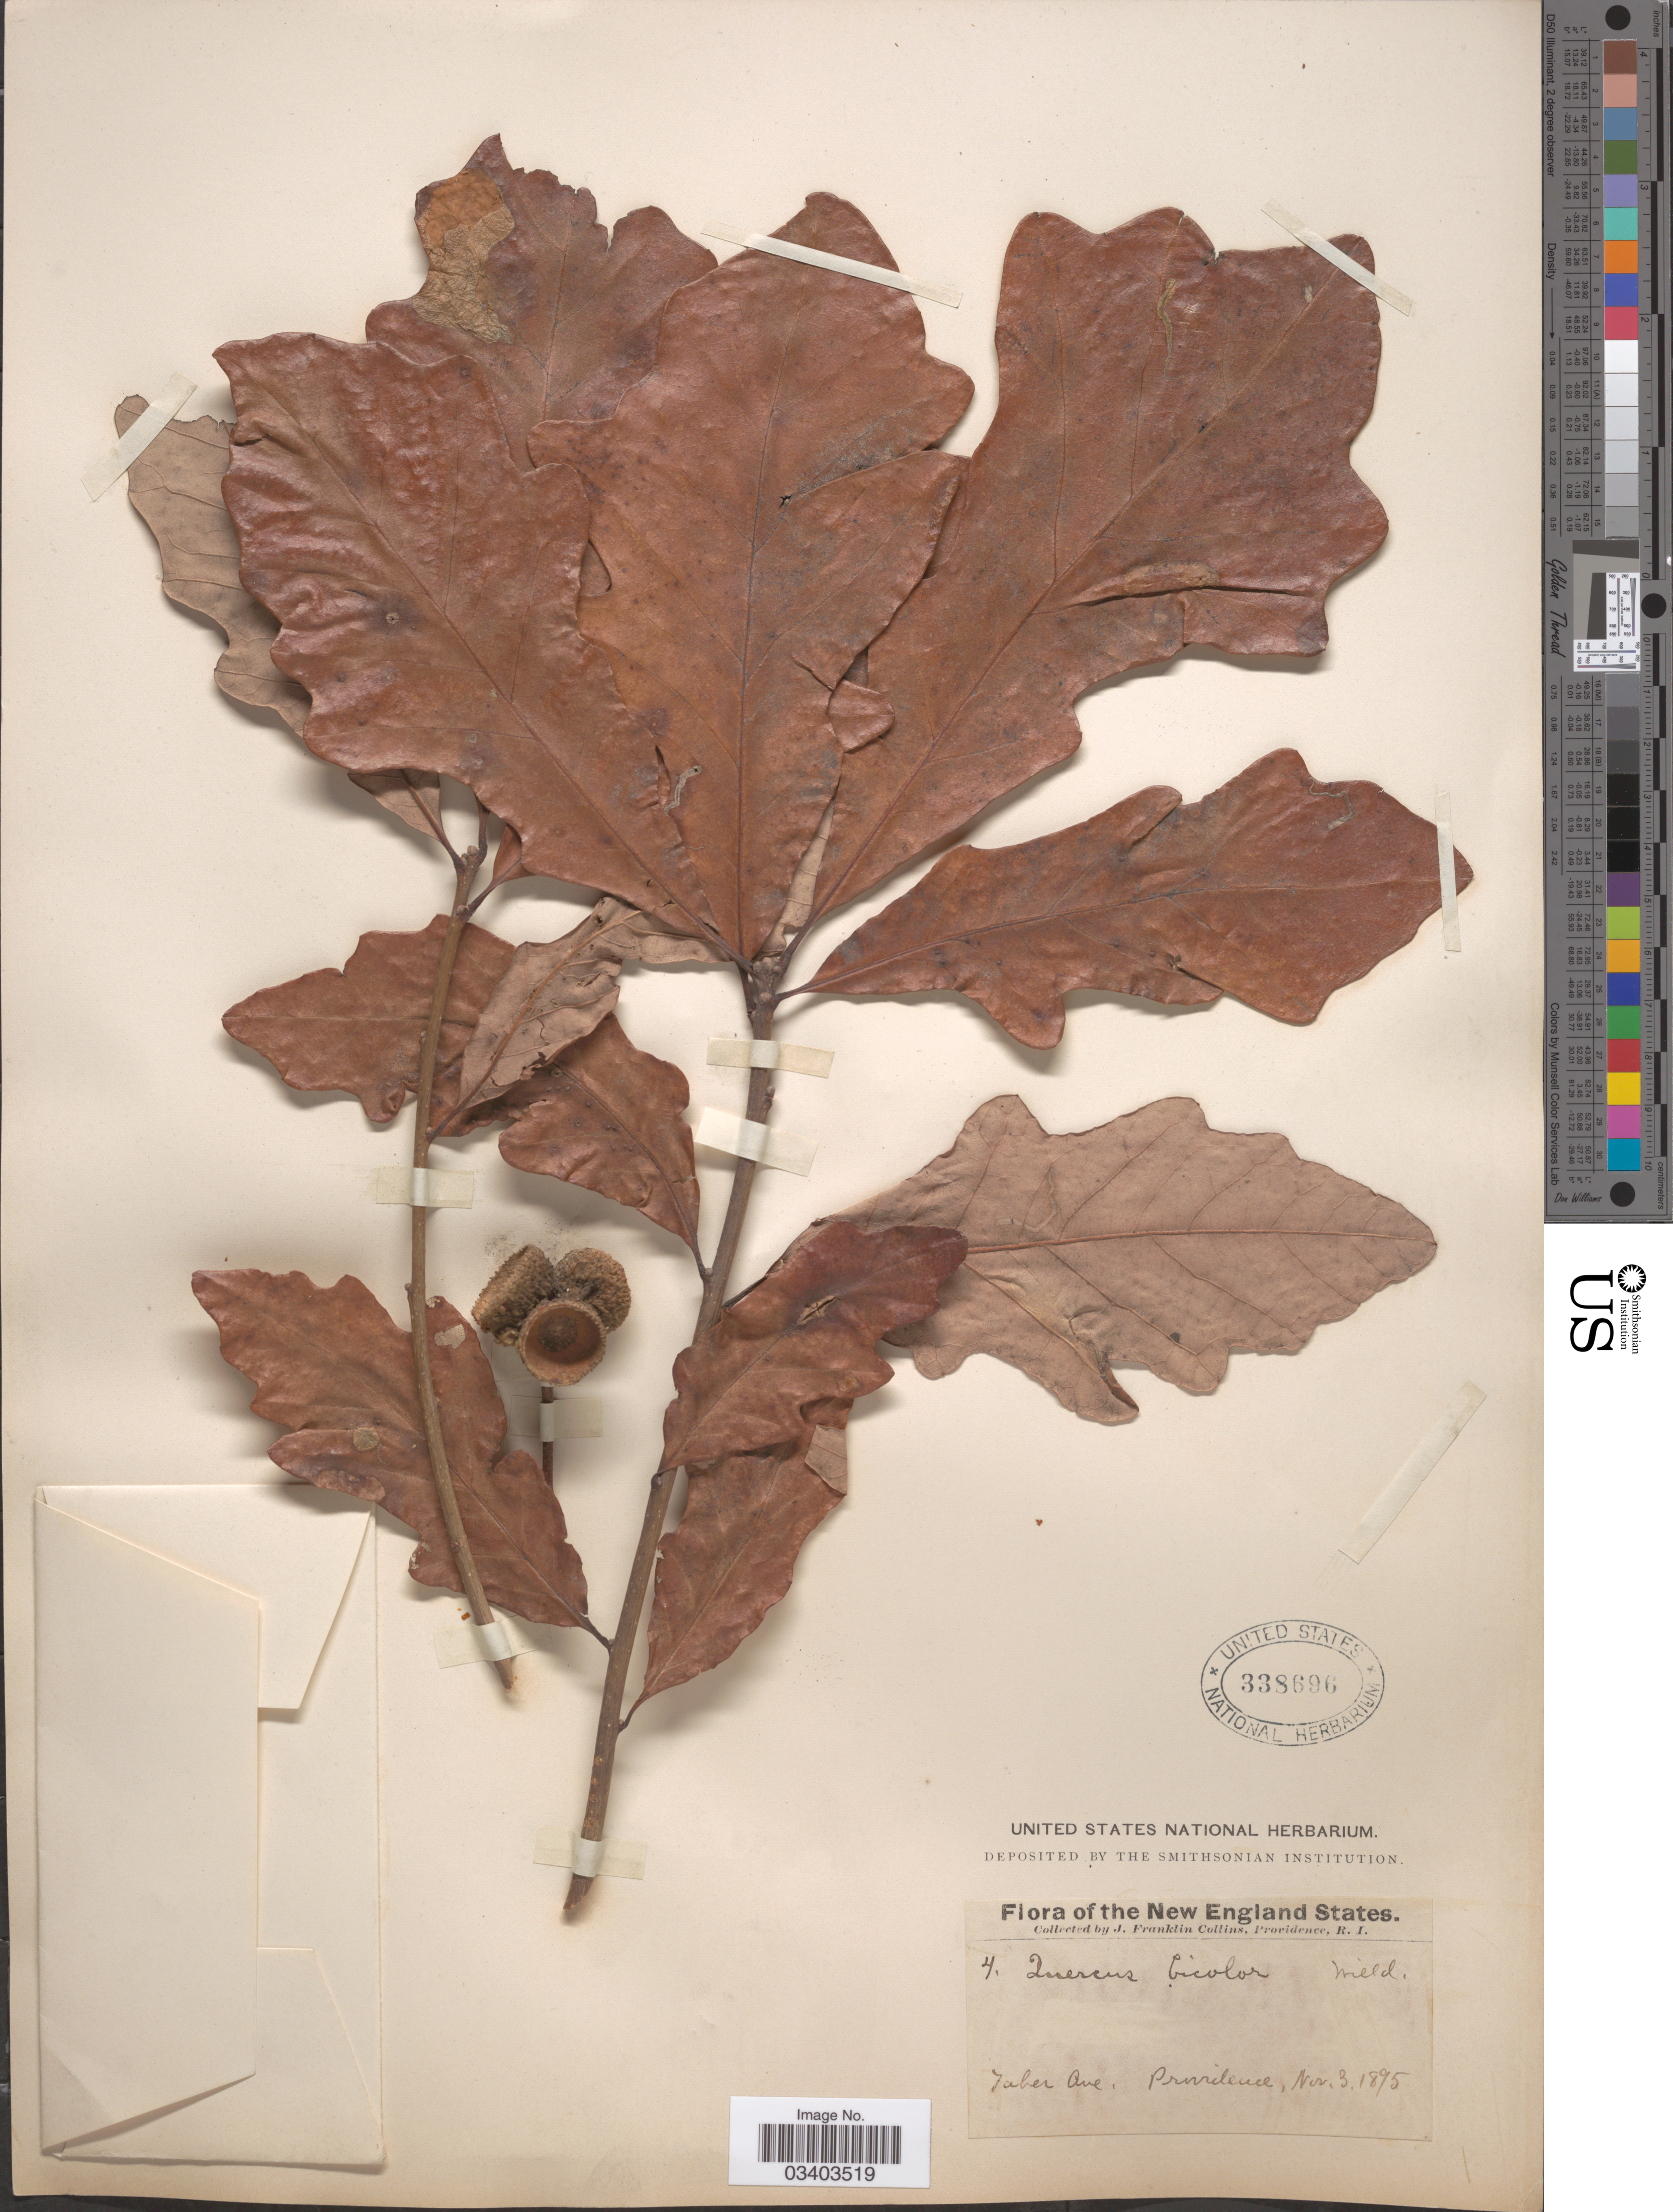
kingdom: Plantae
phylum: Tracheophyta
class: Magnoliopsida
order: Fagales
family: Fagaceae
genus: Quercus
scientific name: Quercus bicolor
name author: Willd.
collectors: J. Collins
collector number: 4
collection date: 1895-11-03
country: United States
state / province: Rhode Island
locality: The New England States. Taber Ave, Providence.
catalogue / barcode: US 338696